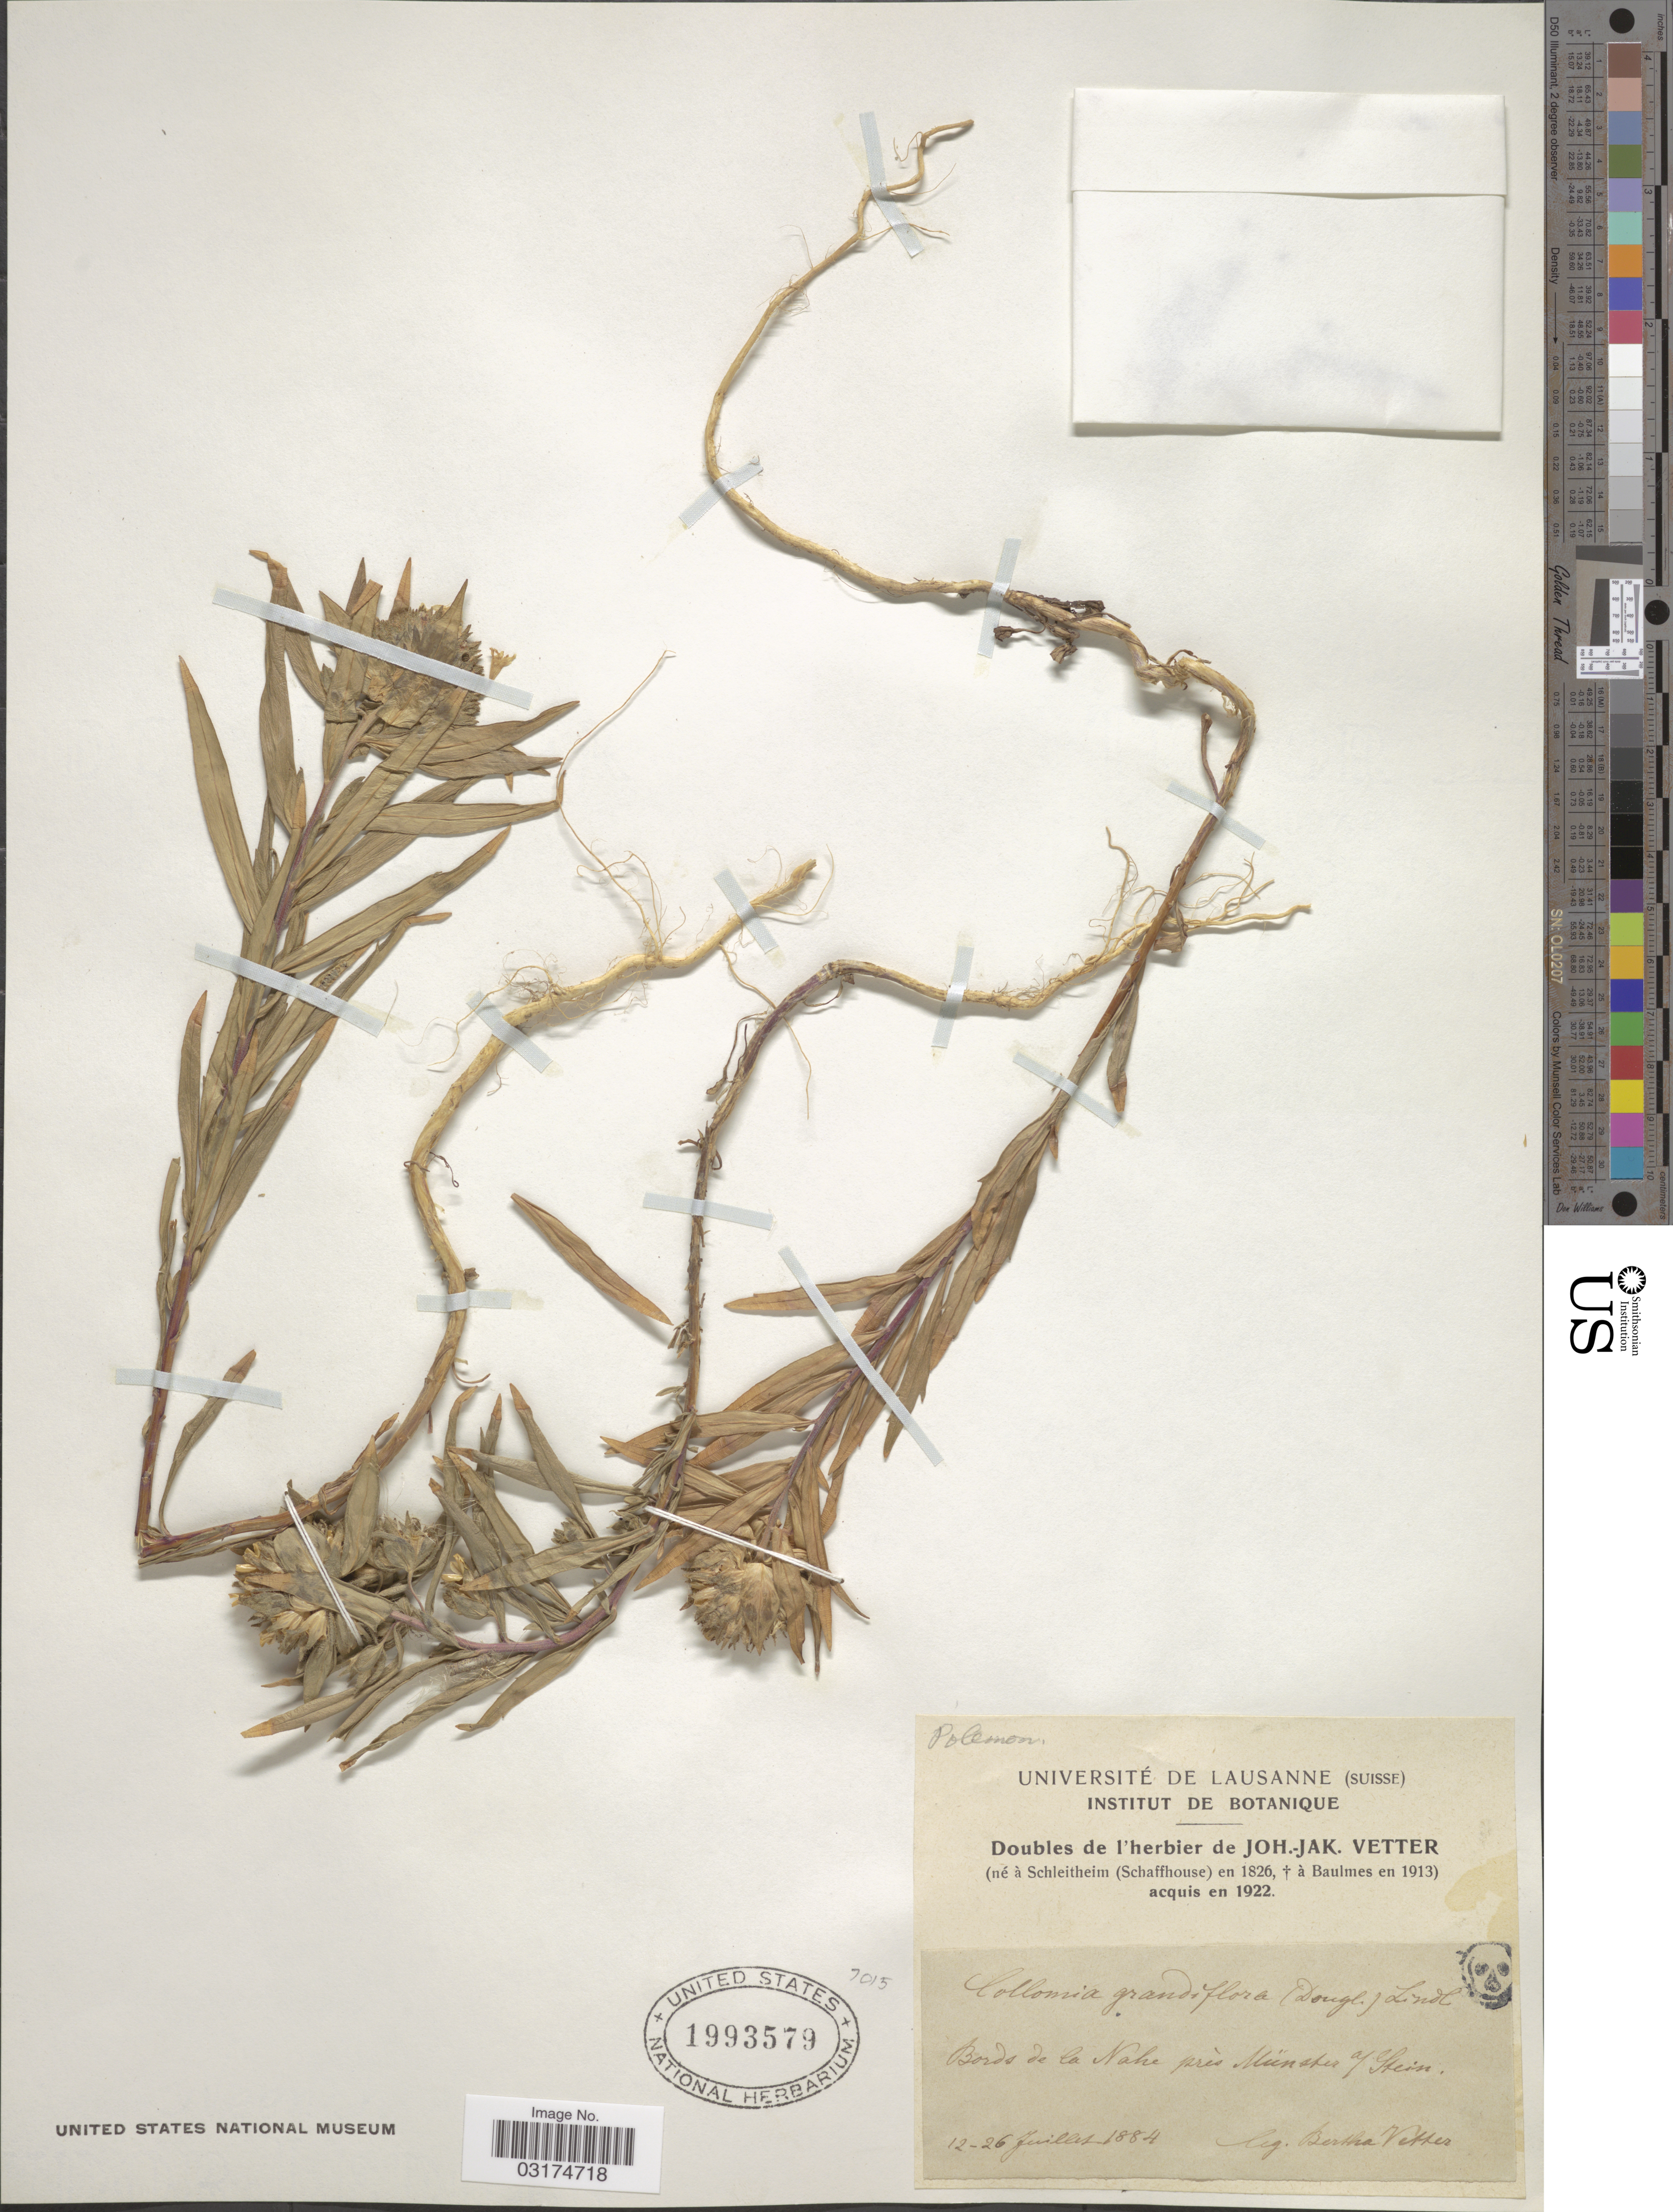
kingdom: Plantae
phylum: Tracheophyta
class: Magnoliopsida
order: Ericales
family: Polemoniaceae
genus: Collomia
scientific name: Collomia grandiflora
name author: Douglas ex Lindl.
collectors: B. Vetter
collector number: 7015?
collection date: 1884-07-12/1884-07-26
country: Switzerland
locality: Bords de la Nahe près Münster a/ Stein.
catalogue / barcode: US 1993579